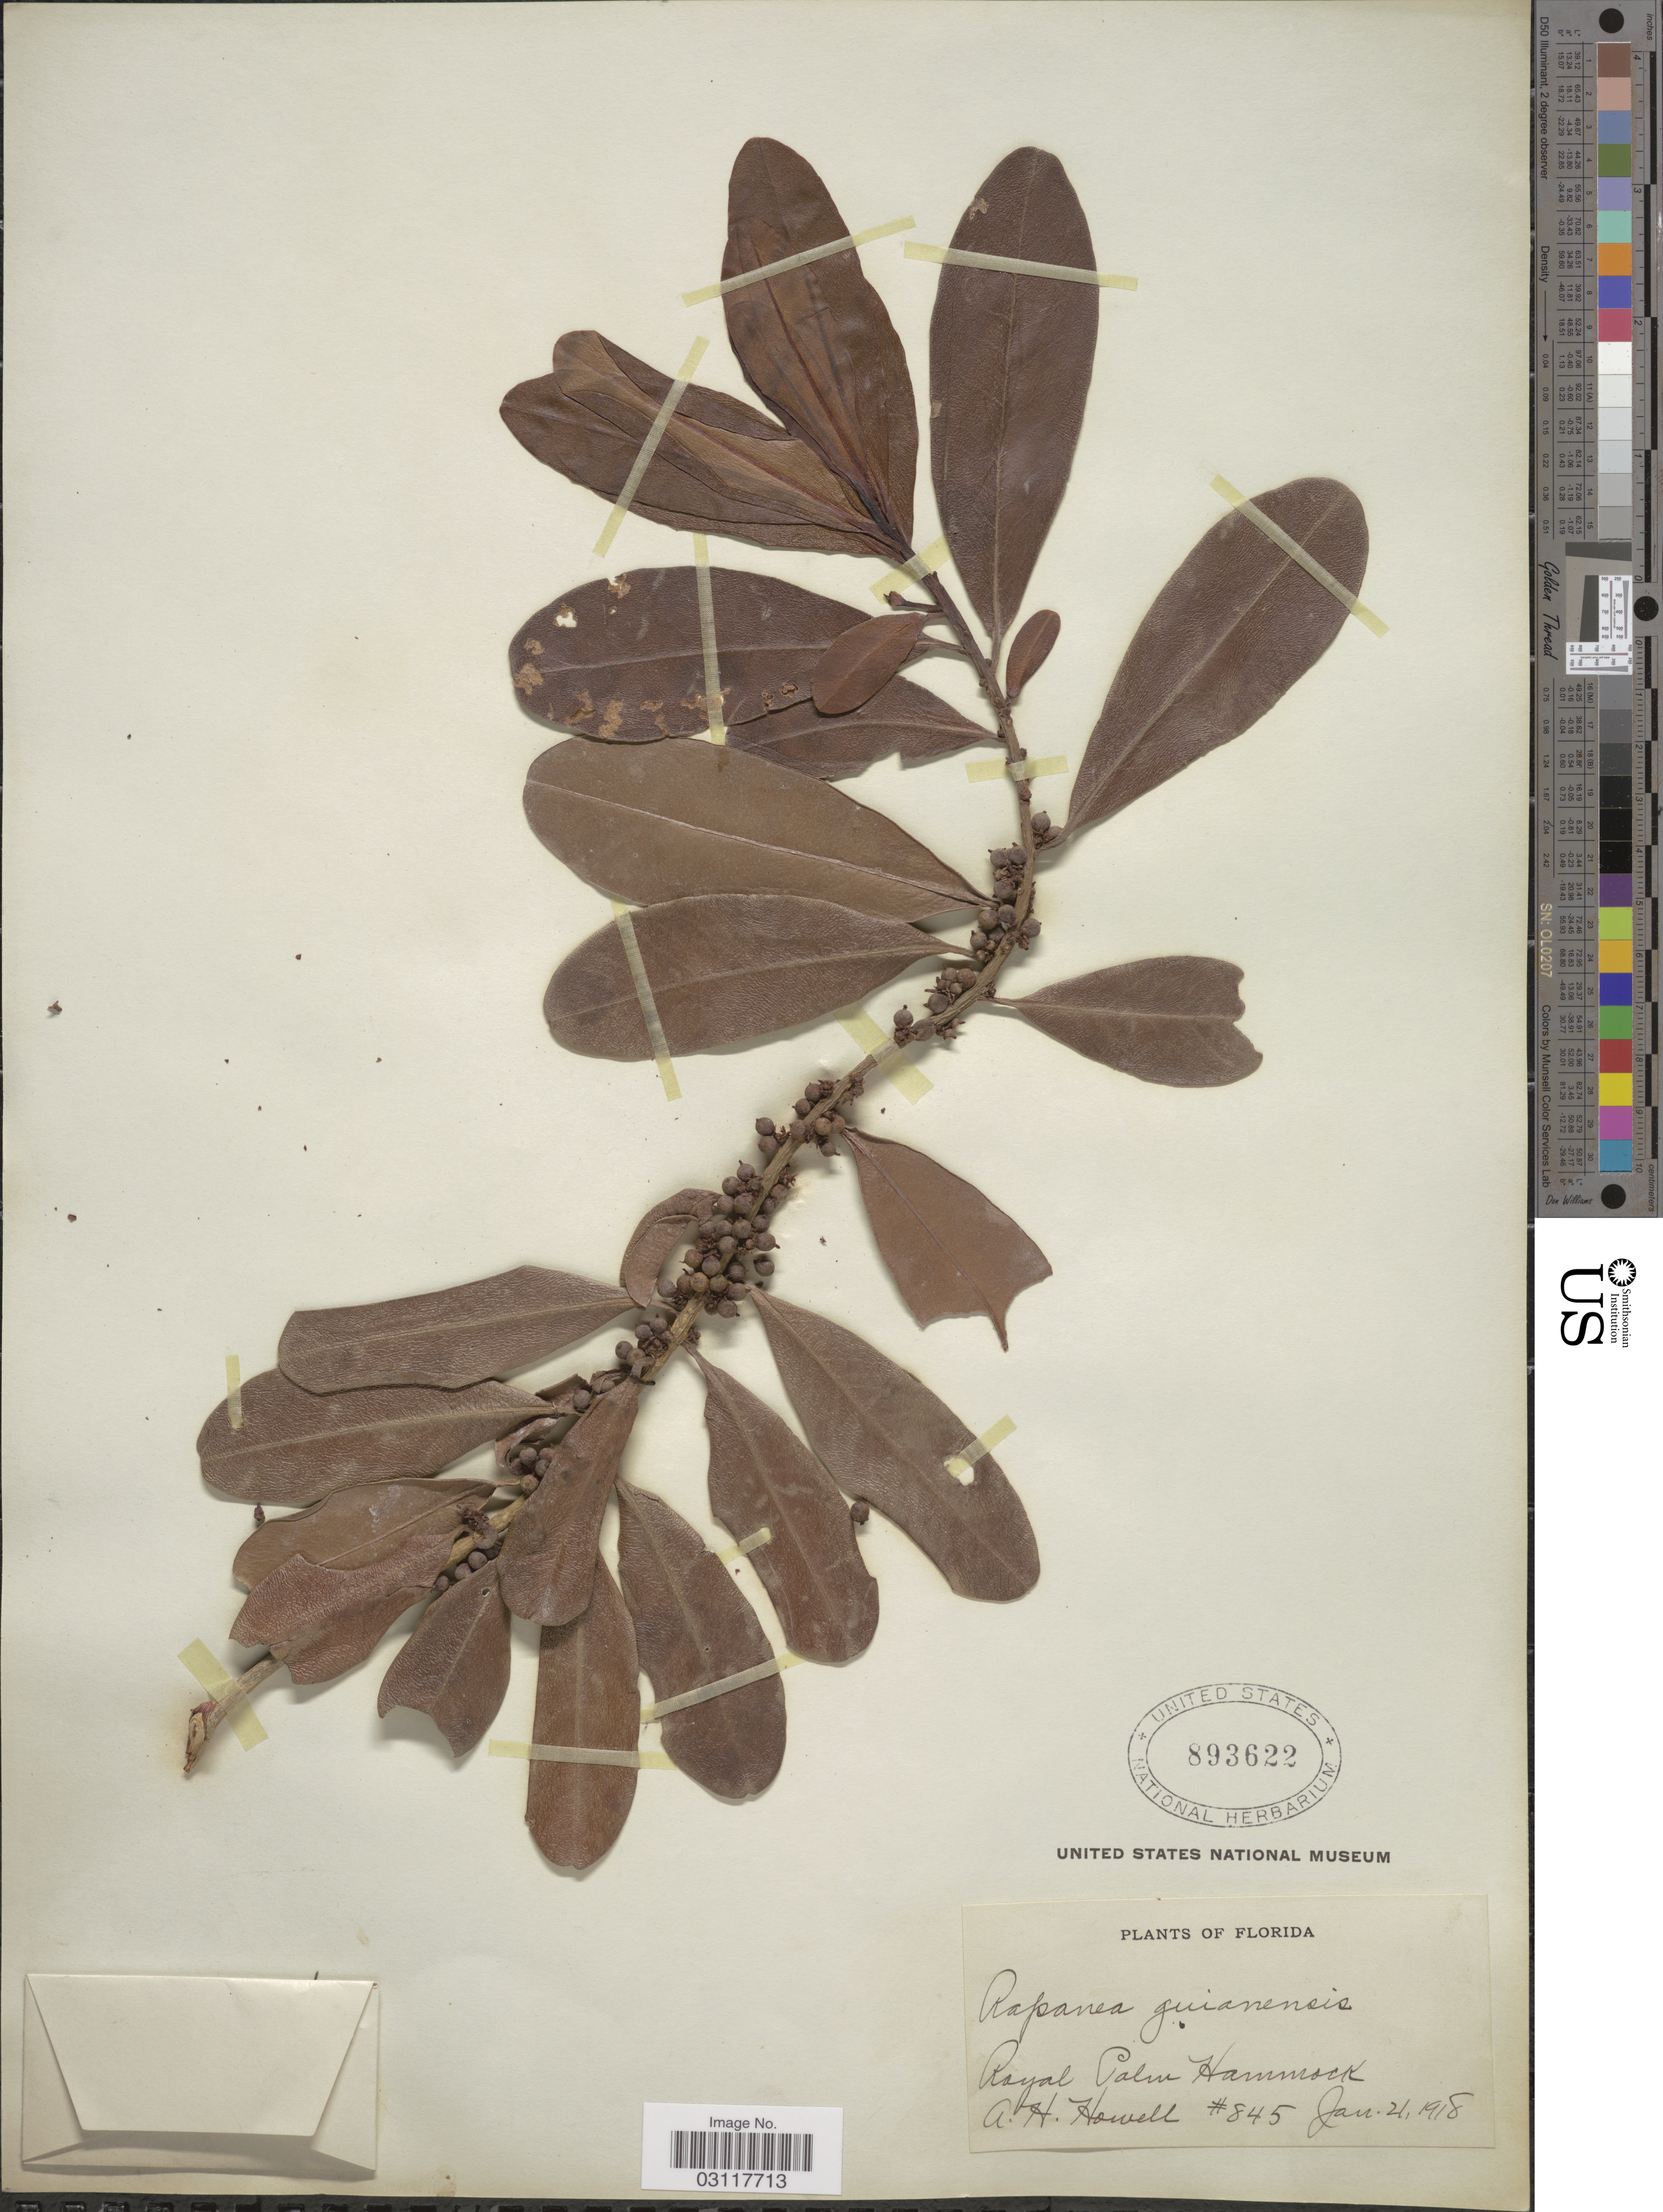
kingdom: Plantae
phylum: Tracheophyta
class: Magnoliopsida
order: Ericales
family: Primulaceae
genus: Rapanea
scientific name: Rapanea guianensis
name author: Aubl.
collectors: A. Howell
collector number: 845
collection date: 1918-01-21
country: United States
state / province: Florida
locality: Royal Palm Hammock.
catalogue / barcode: US 893622